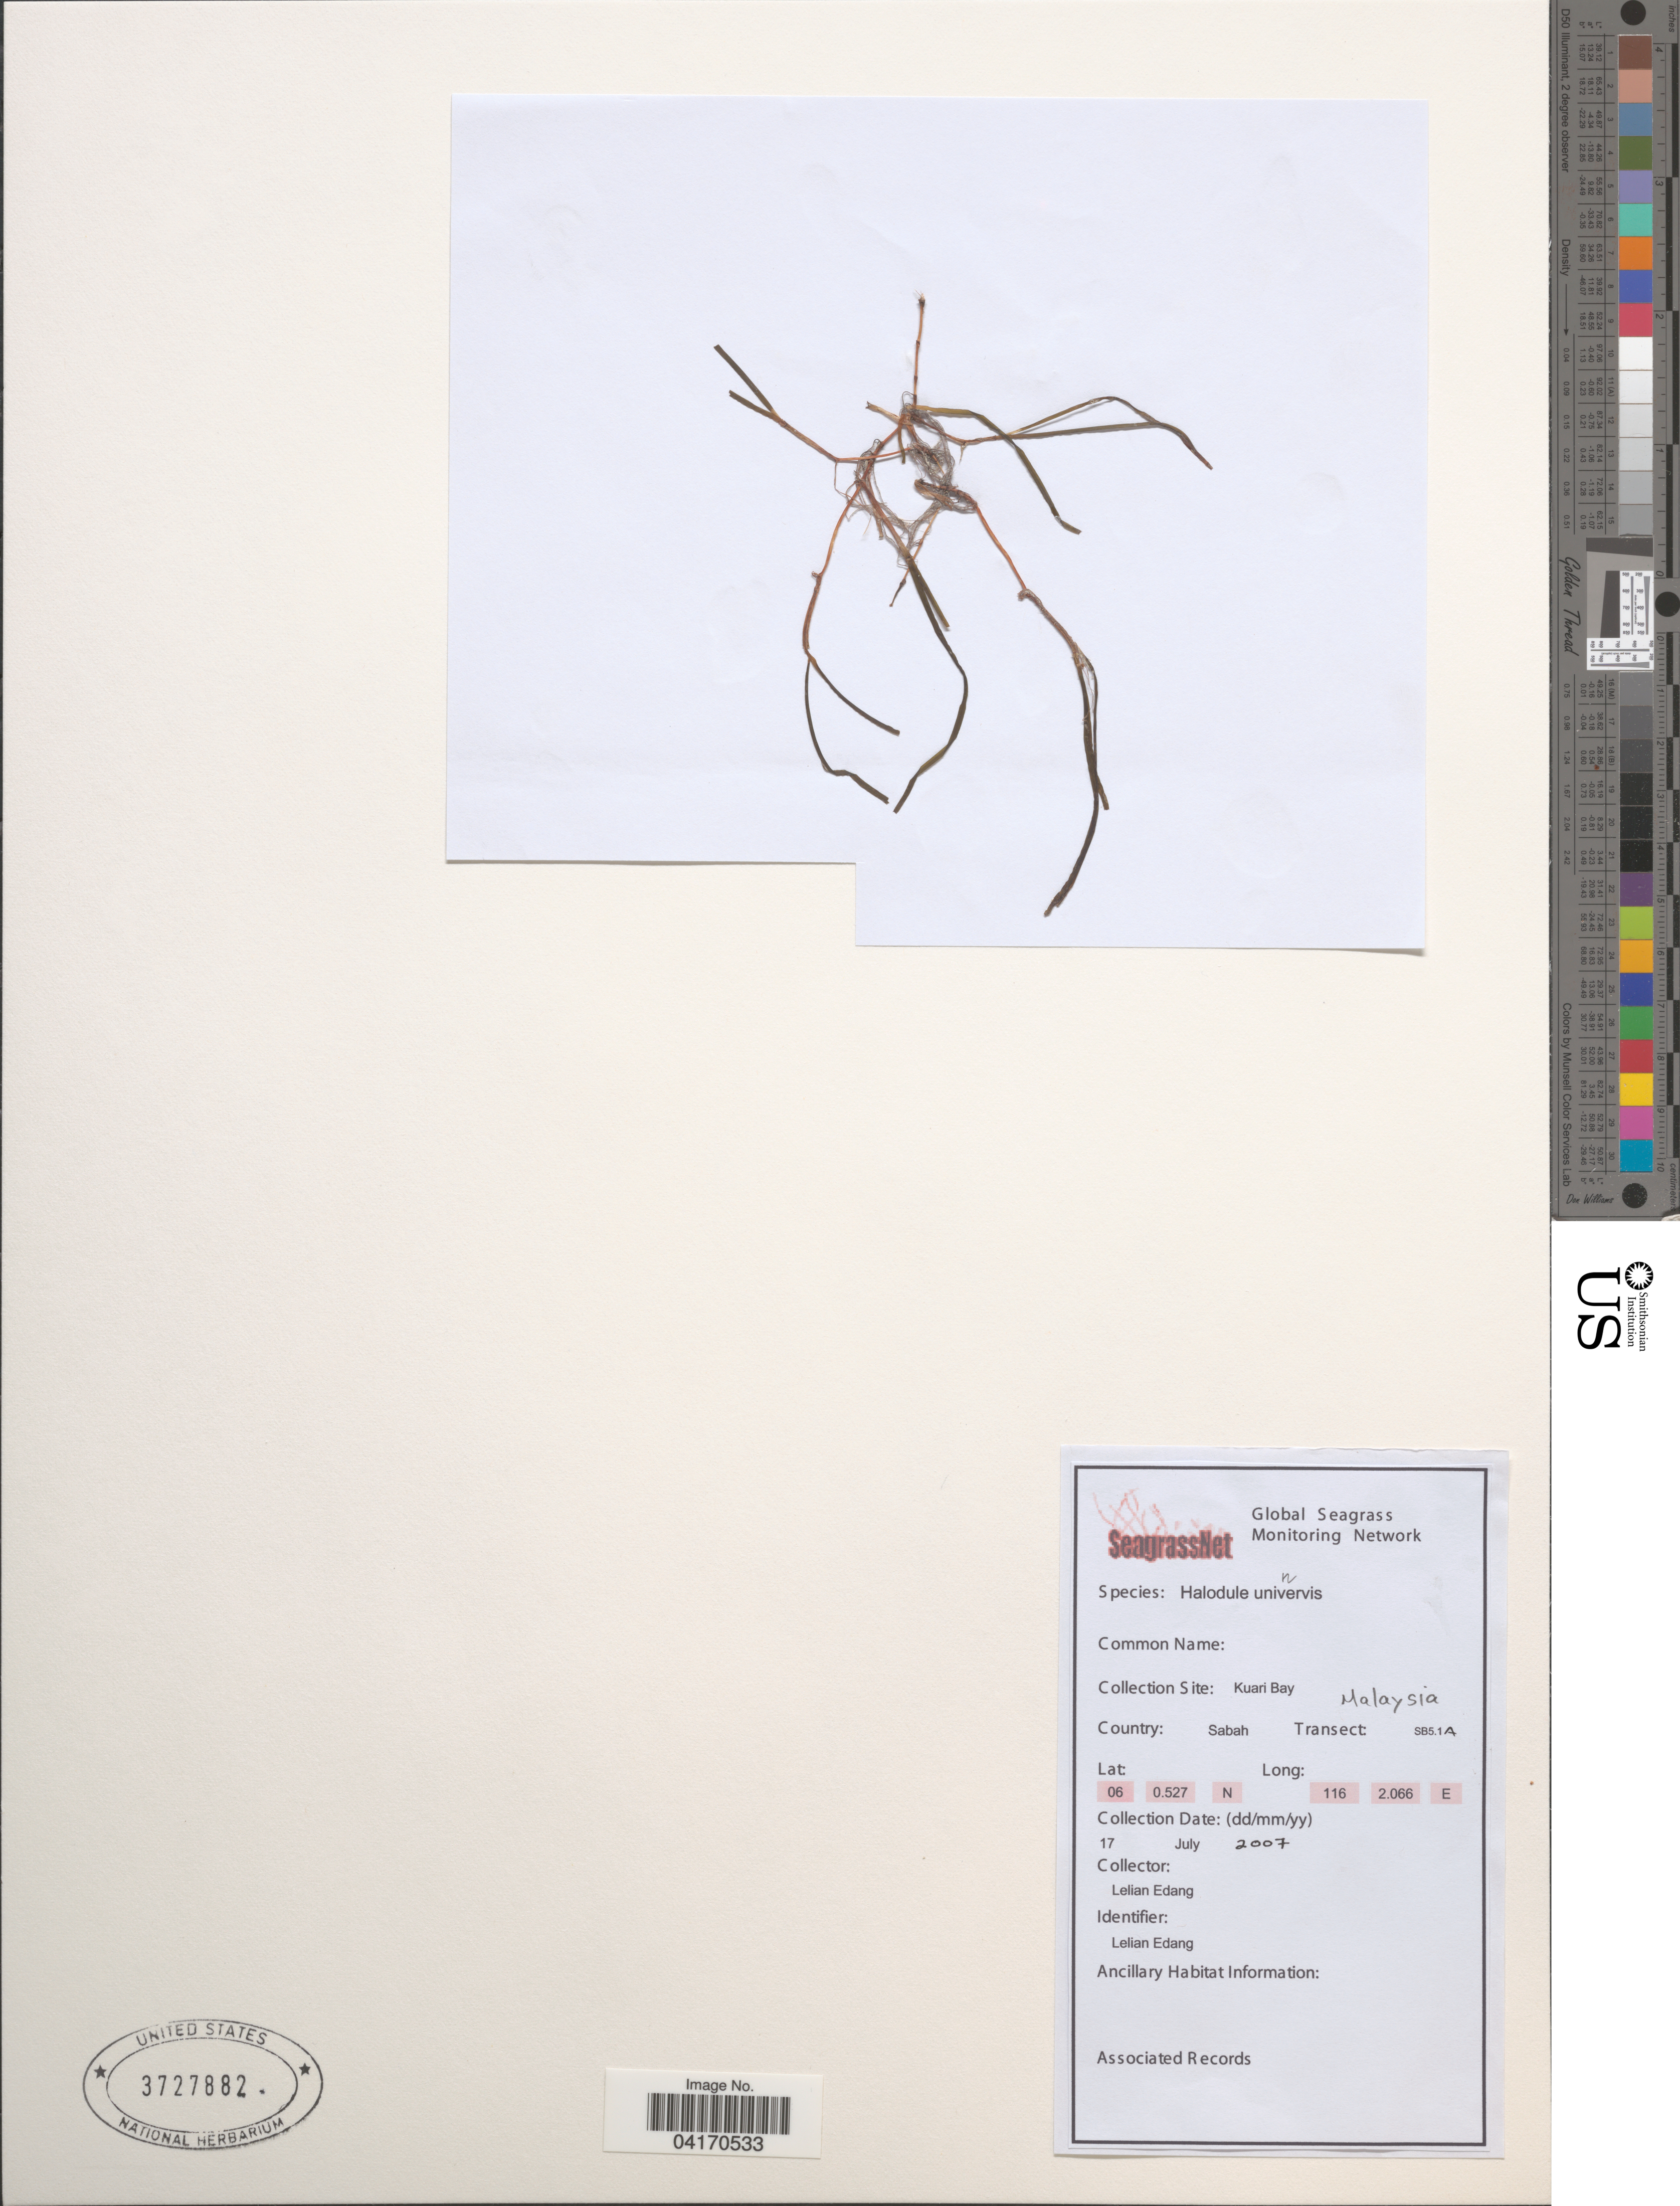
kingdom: Plantae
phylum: Tracheophyta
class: Liliopsida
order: Alismatales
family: Cymodoceaceae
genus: Halodule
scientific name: Halodule uninervis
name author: (Forssk.) Asch.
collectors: L. Edang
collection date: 2007-07-17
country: Malaysia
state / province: Sabah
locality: Collection Site: Kuari Bay. Country: Sabah. Transect: SB5.1A.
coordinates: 06 0.527, 116 2.066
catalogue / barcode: US 3727882